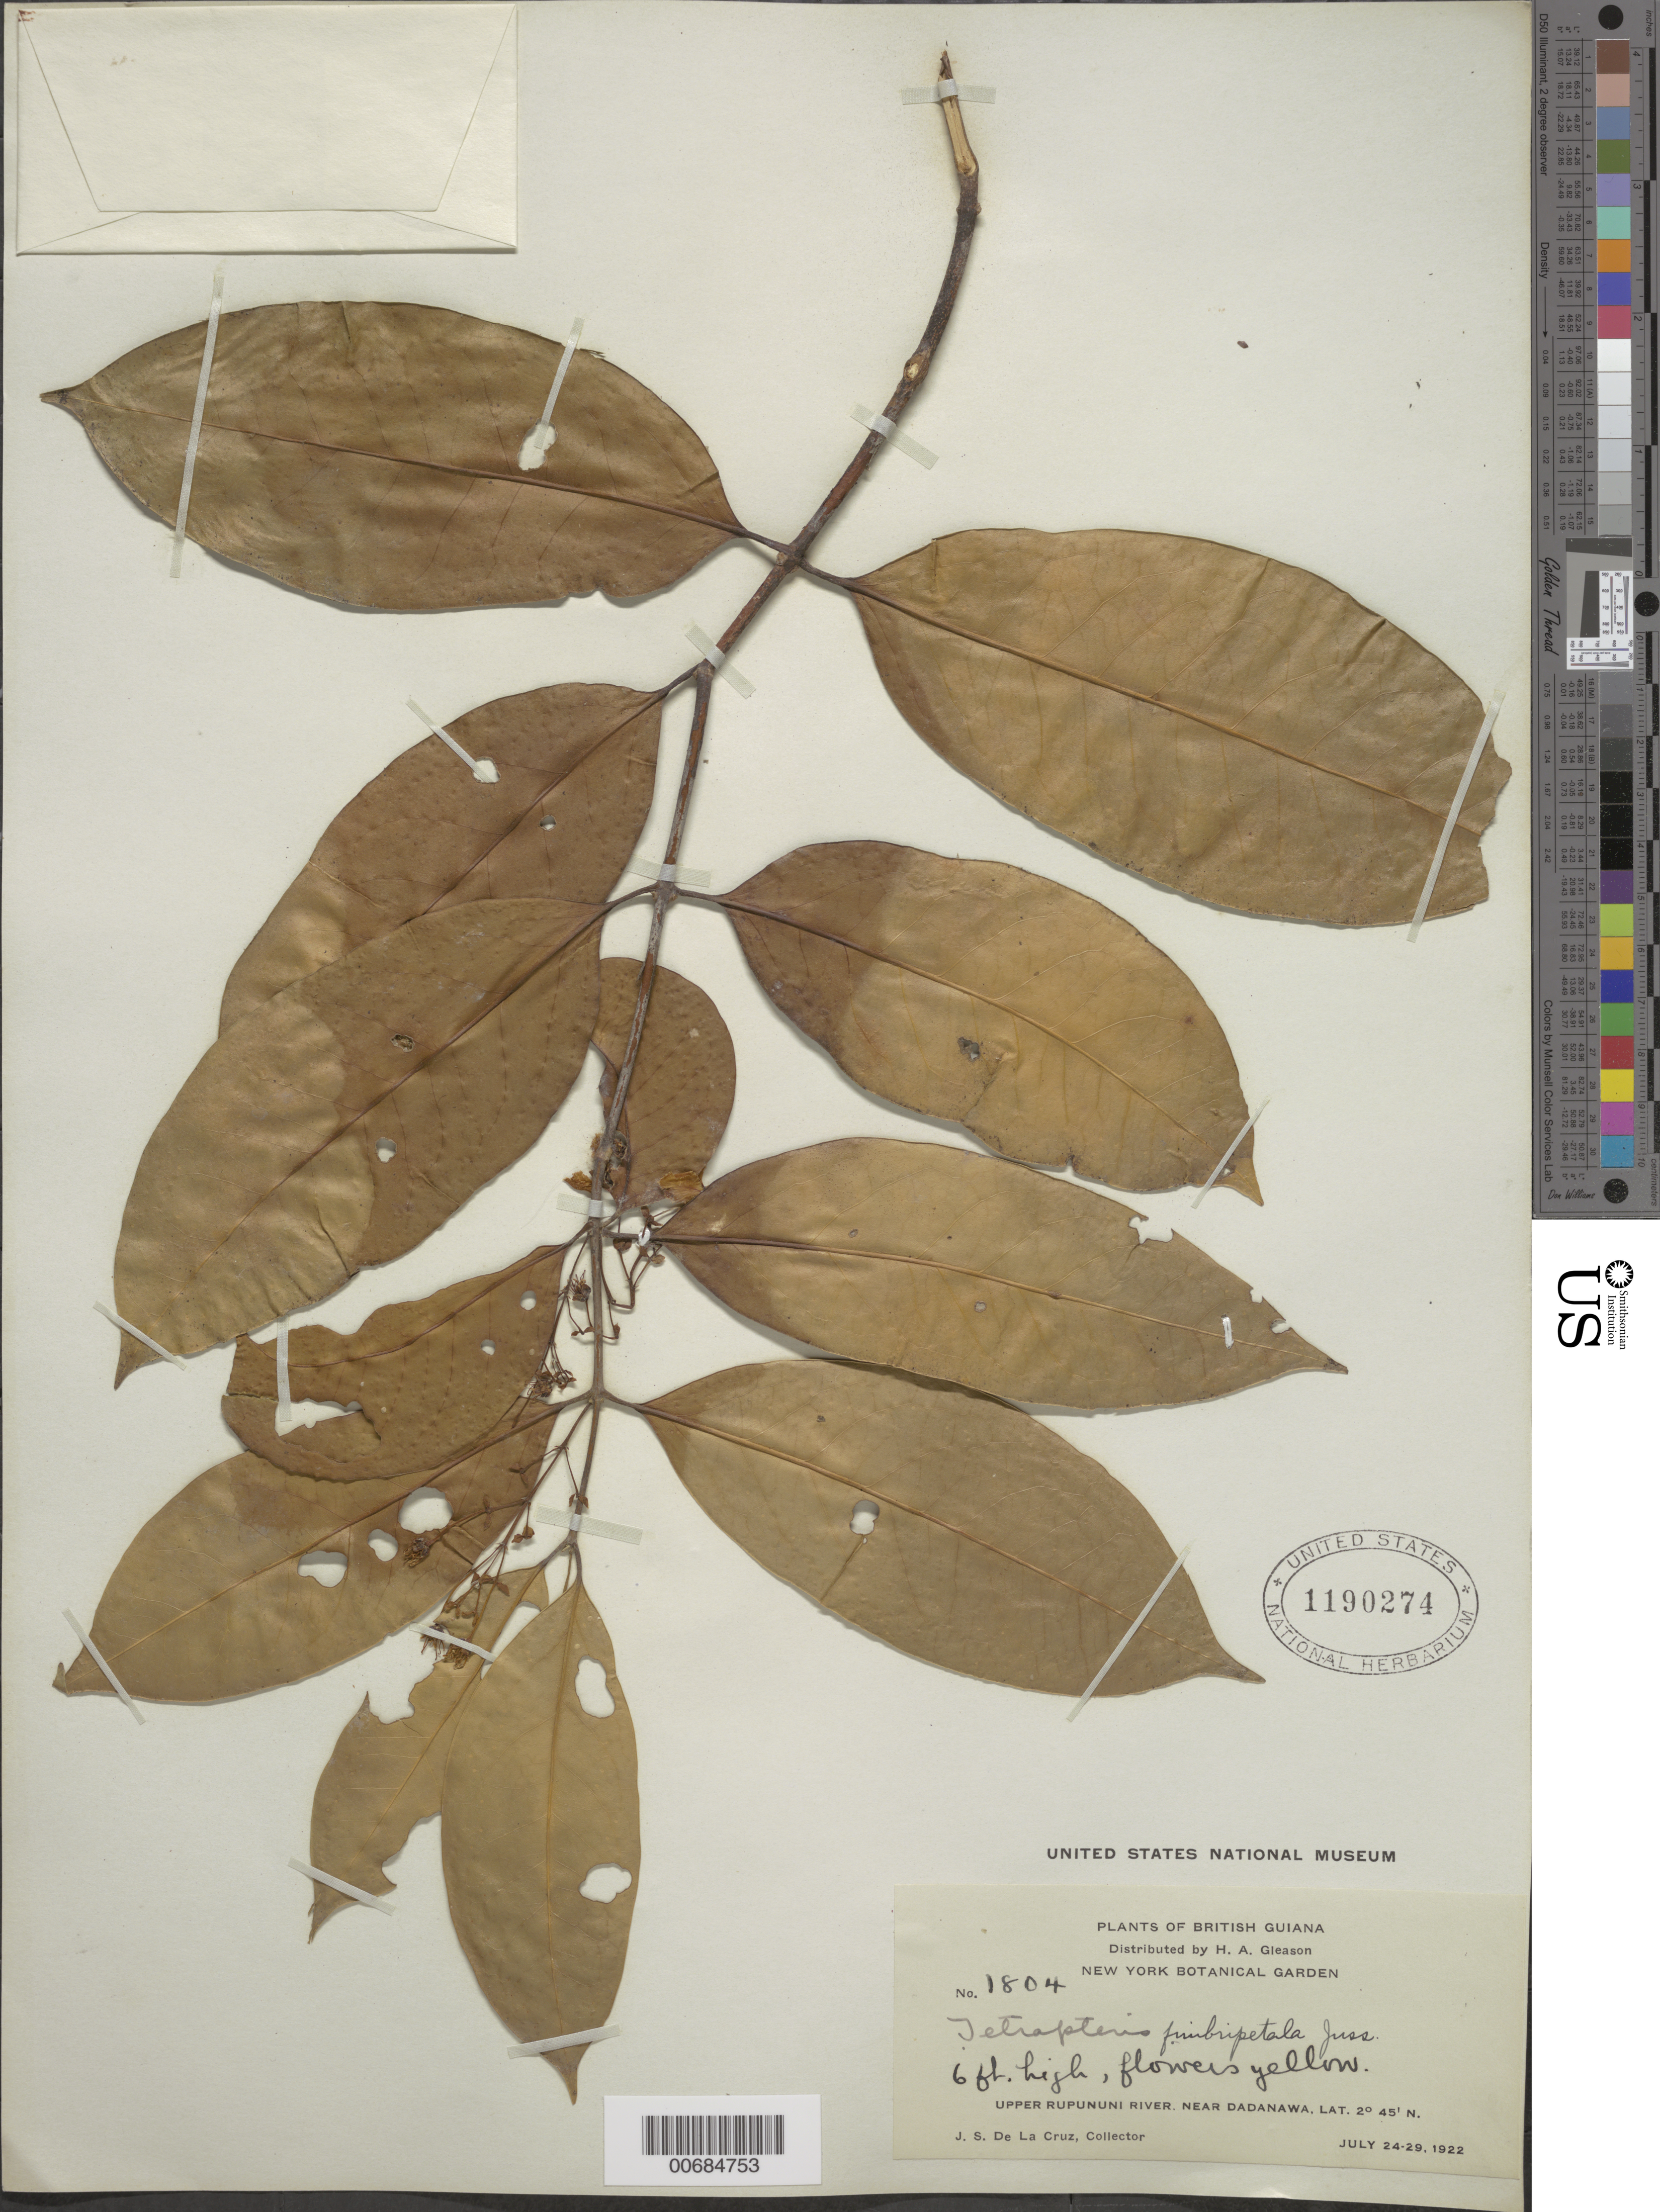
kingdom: Plantae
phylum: Tracheophyta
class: Magnoliopsida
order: Malpighiales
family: Malpighiaceae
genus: Glicophyllum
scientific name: Glicophyllum fimbripetalum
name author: (A. Juss.) R.F. Almeida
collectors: J. S. de la Cruz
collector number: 1804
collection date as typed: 24-Jul-22 to 29-Jul-22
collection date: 1922-07-24/1922-07-29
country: Guyana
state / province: U. Takutu-U. Essequibo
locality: Dadanawa, near, upper Rupununi R.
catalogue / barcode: US 1190274